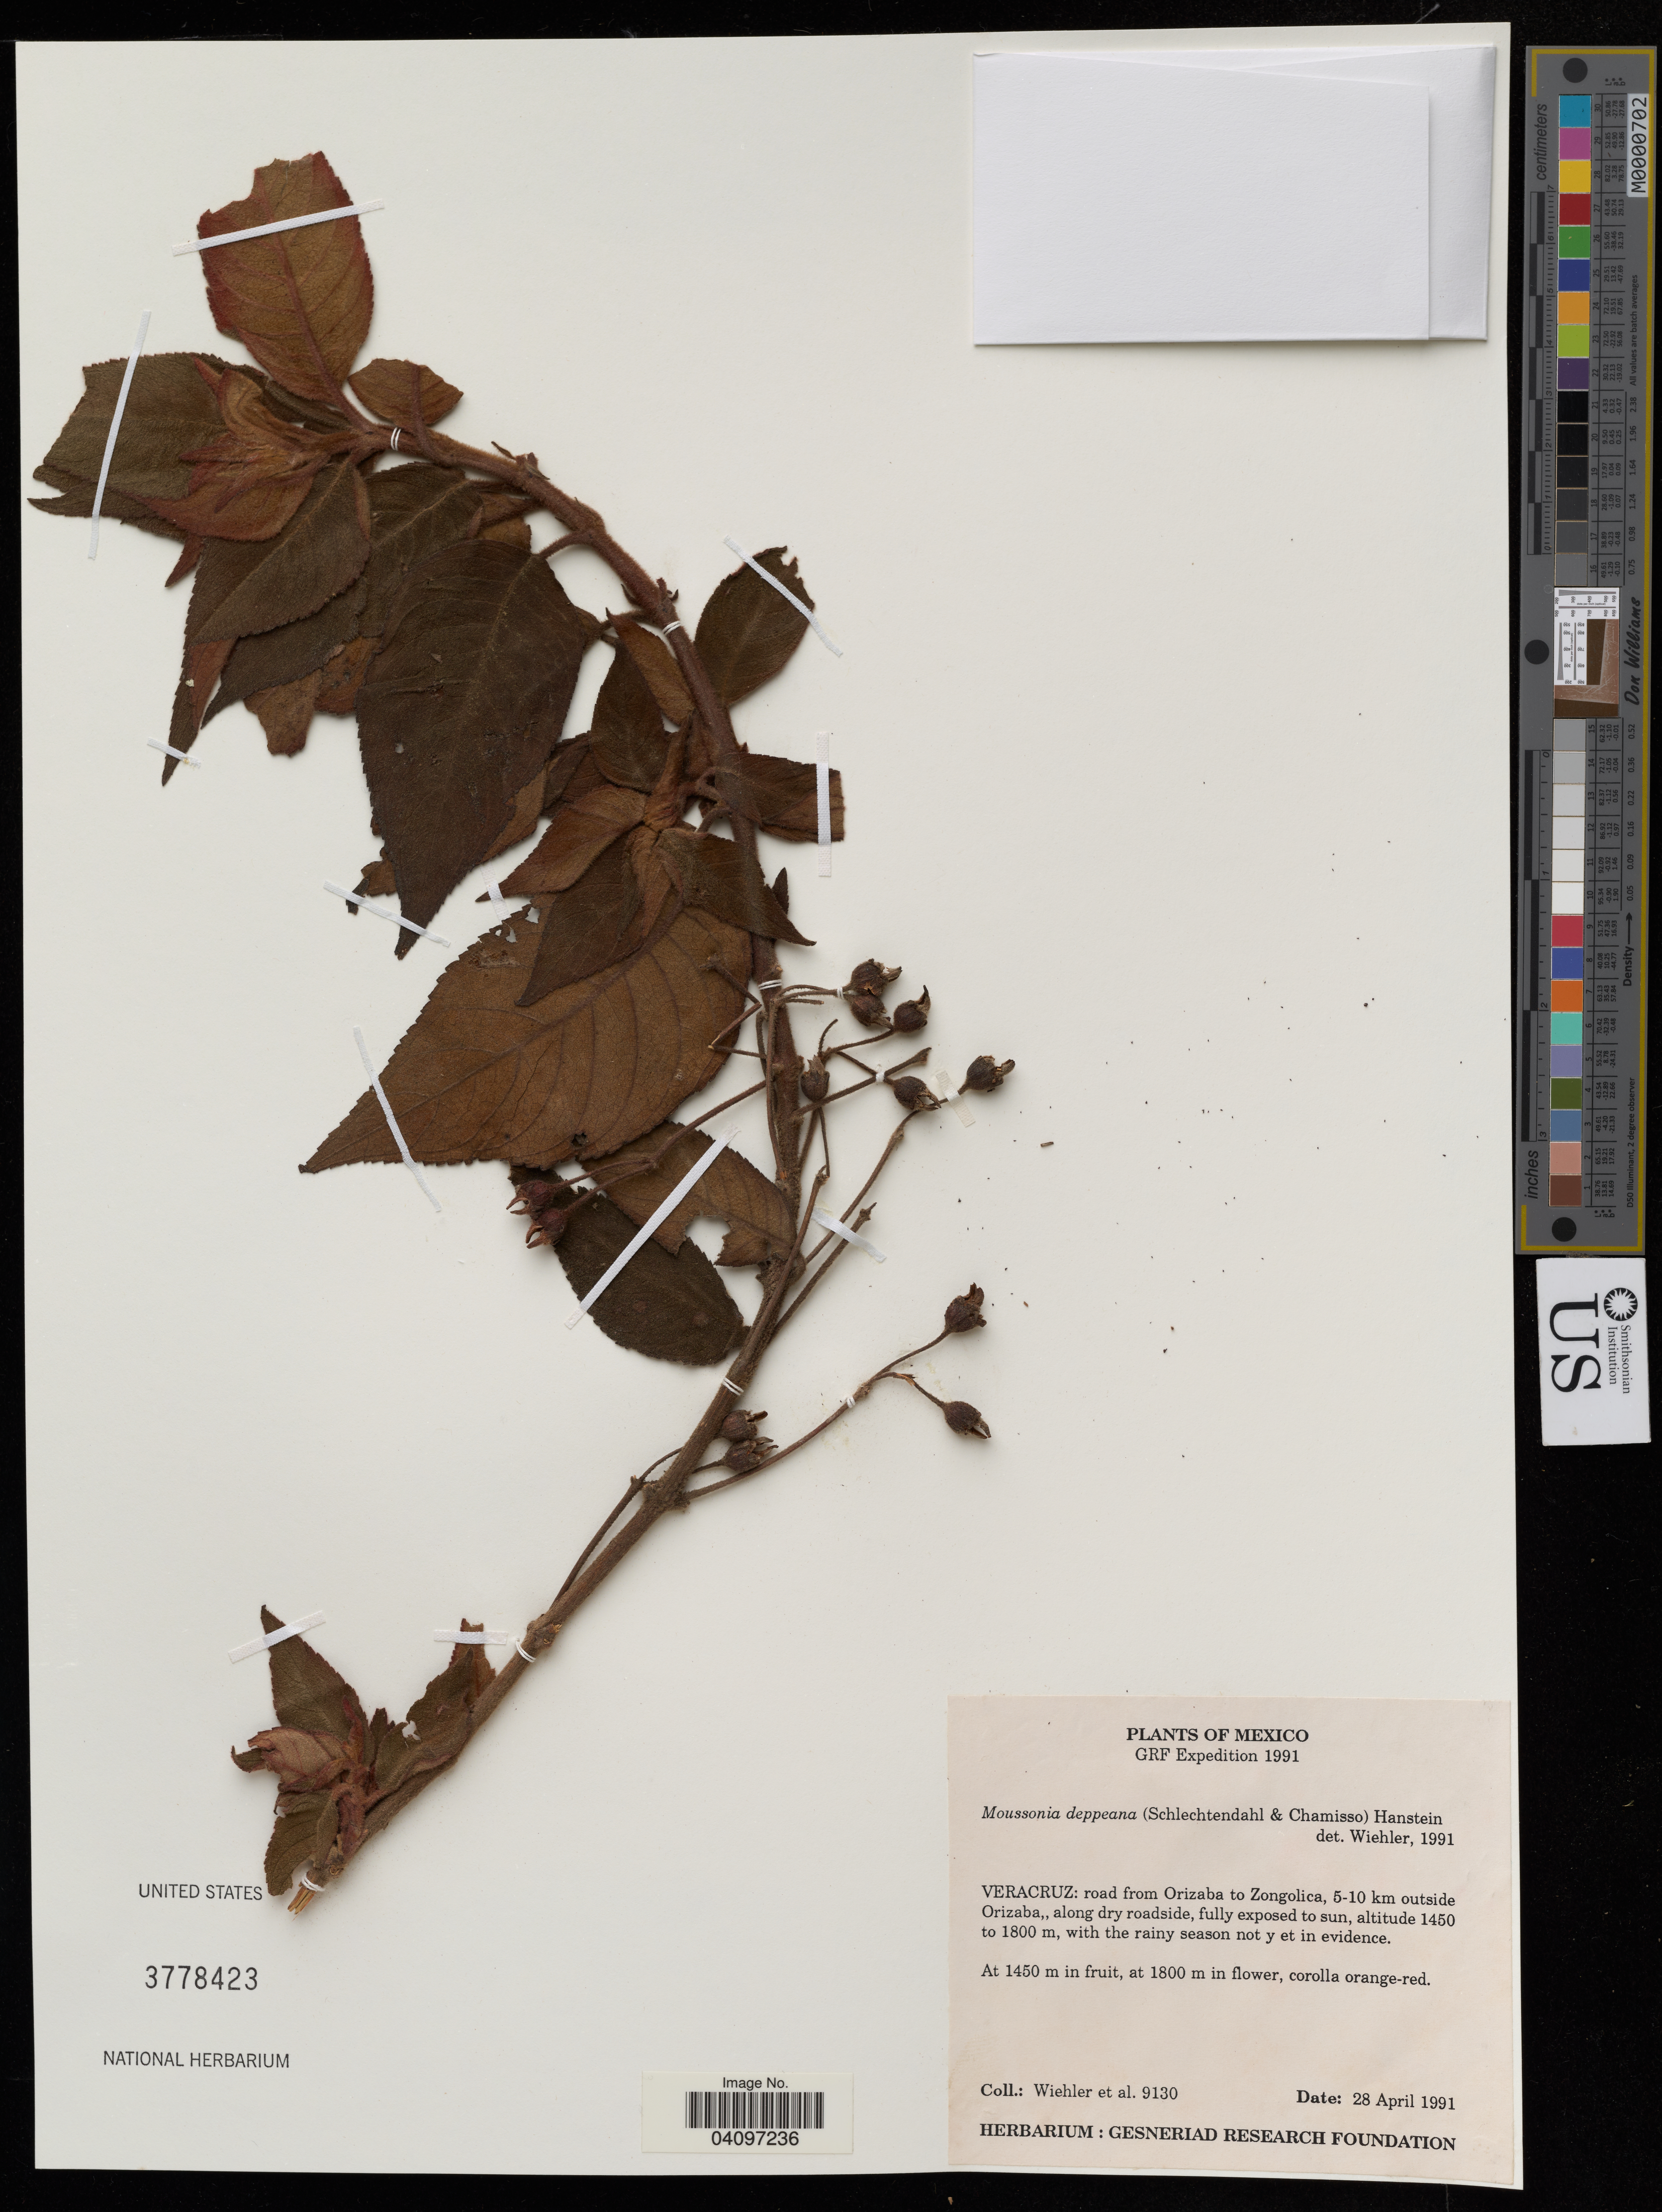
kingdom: Plantae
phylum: Tracheophyta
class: Magnoliopsida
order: Lamiales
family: Gesneriaceae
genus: Moussonia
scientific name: Moussonia deppeana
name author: (Schltdl. & Cham.) Klotzsch ex Hanst.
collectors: Wiehler & et al.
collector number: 9130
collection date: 1991-04-28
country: Mexico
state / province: Veracruz Llave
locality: Road from Orizava to Zongolica, 5-10 km outside Orizaba.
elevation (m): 1450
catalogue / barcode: US 3778423